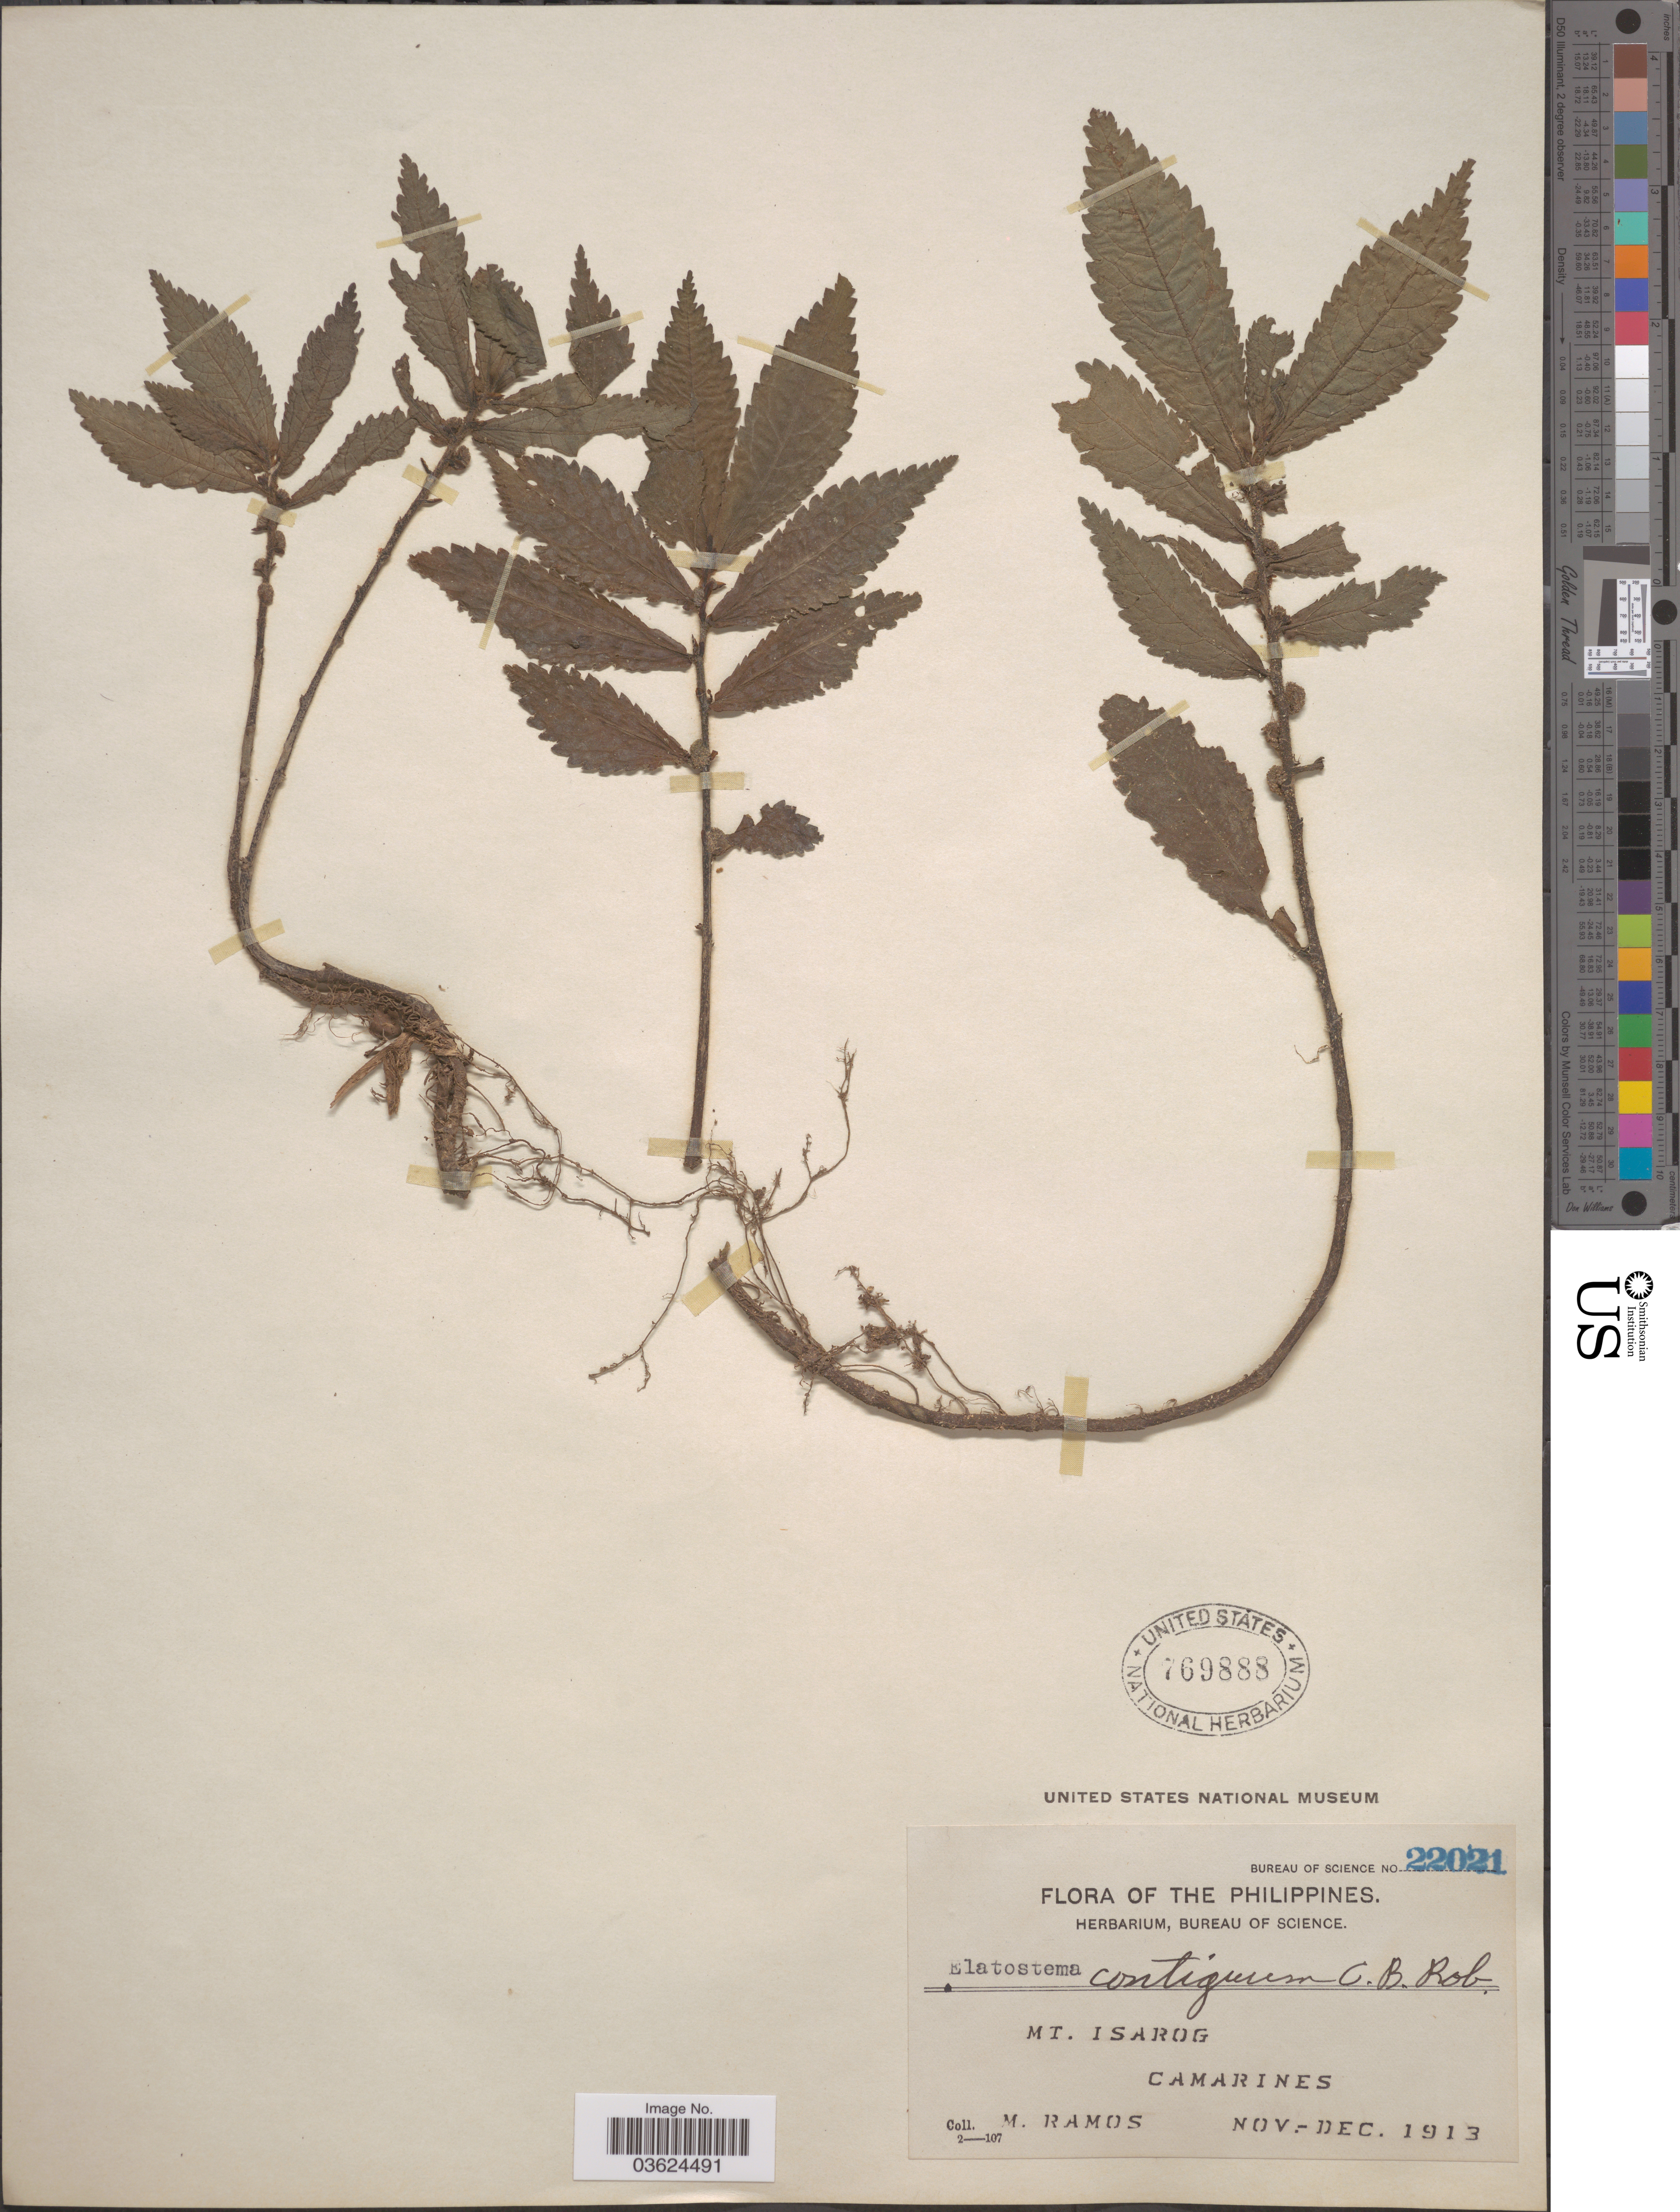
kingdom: Plantae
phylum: Tracheophyta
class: Magnoliopsida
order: Rosales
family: Urticaceae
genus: Elatostema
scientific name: Elatostema contiguum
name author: C.B. Rob.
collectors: M. Ramos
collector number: Bureau of Science 22021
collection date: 1913-11/1913-12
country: Philippines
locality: Mt. Isarog, Camarines.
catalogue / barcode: US 769888